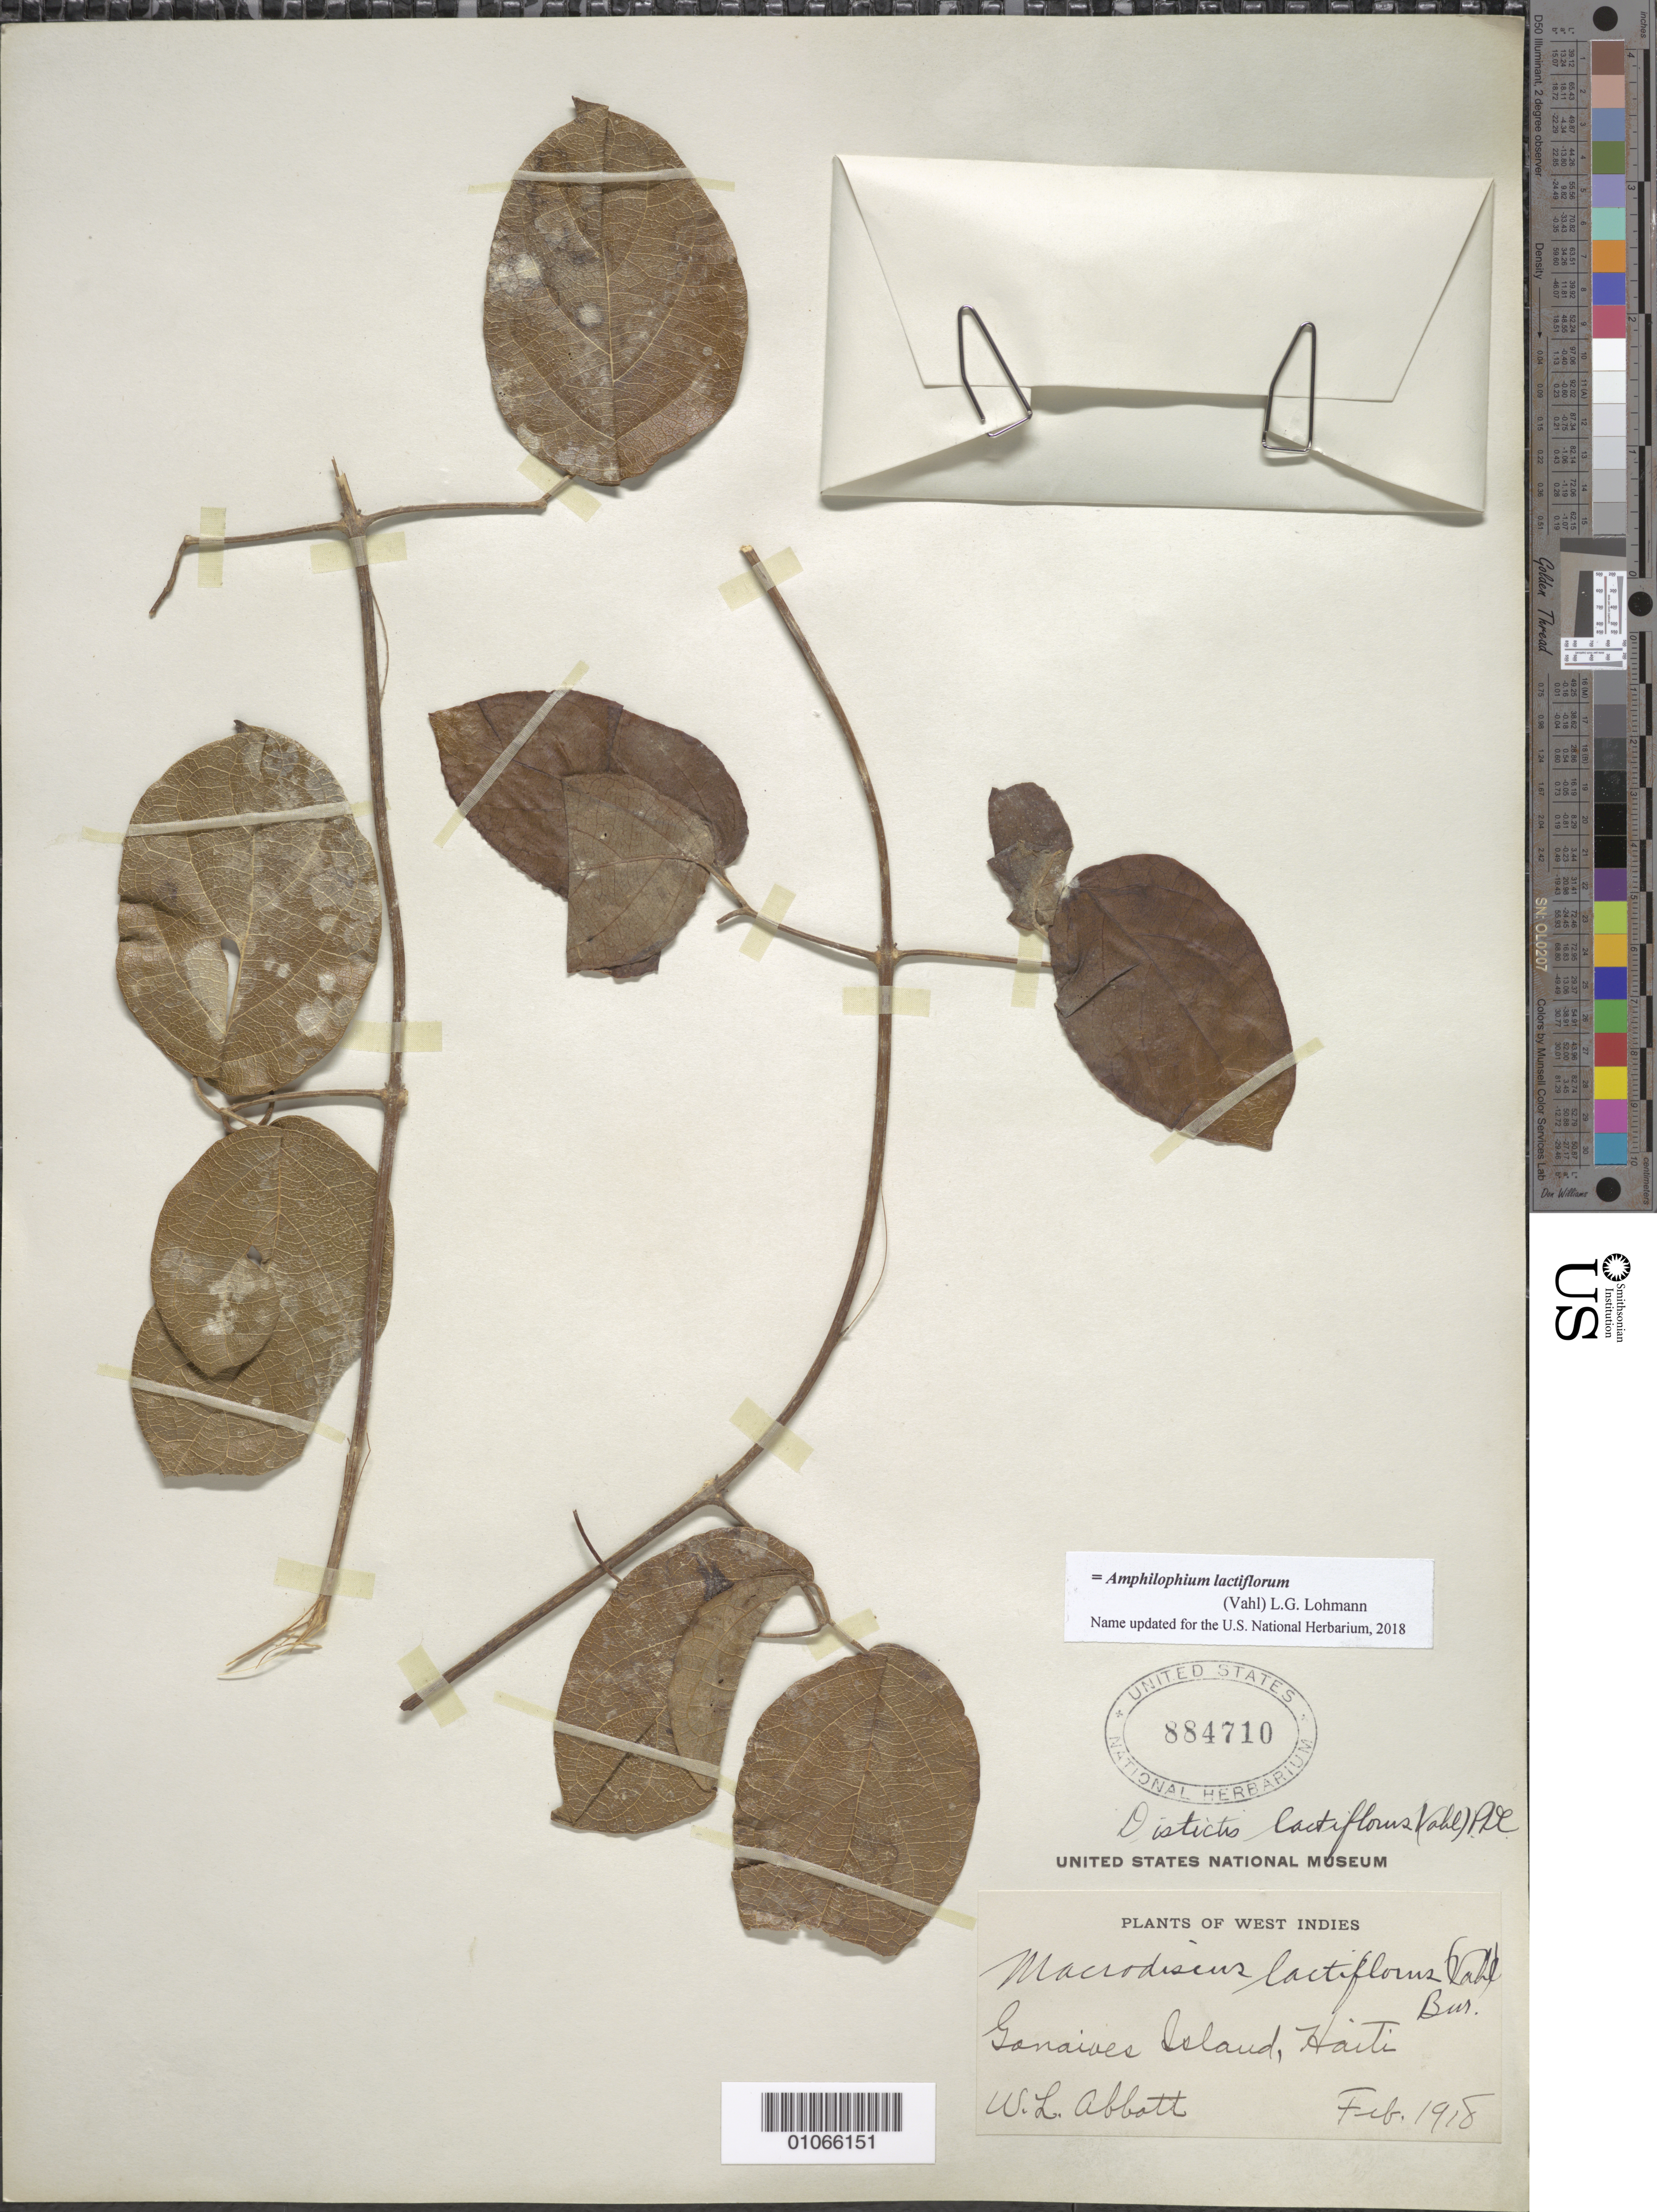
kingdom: Plantae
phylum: Tracheophyta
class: Magnoliopsida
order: Lamiales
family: Bignoniaceae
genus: Amphilophium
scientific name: Amphilophium lactiflorum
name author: (Vahl) L.G. Lohmann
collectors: W. L. Abbott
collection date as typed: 01 Feb 1918 to 28 Feb 1918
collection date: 1918-02-01/1918-02-28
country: Haiti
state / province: Óuest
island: Île de la Gonâve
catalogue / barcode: US 884710